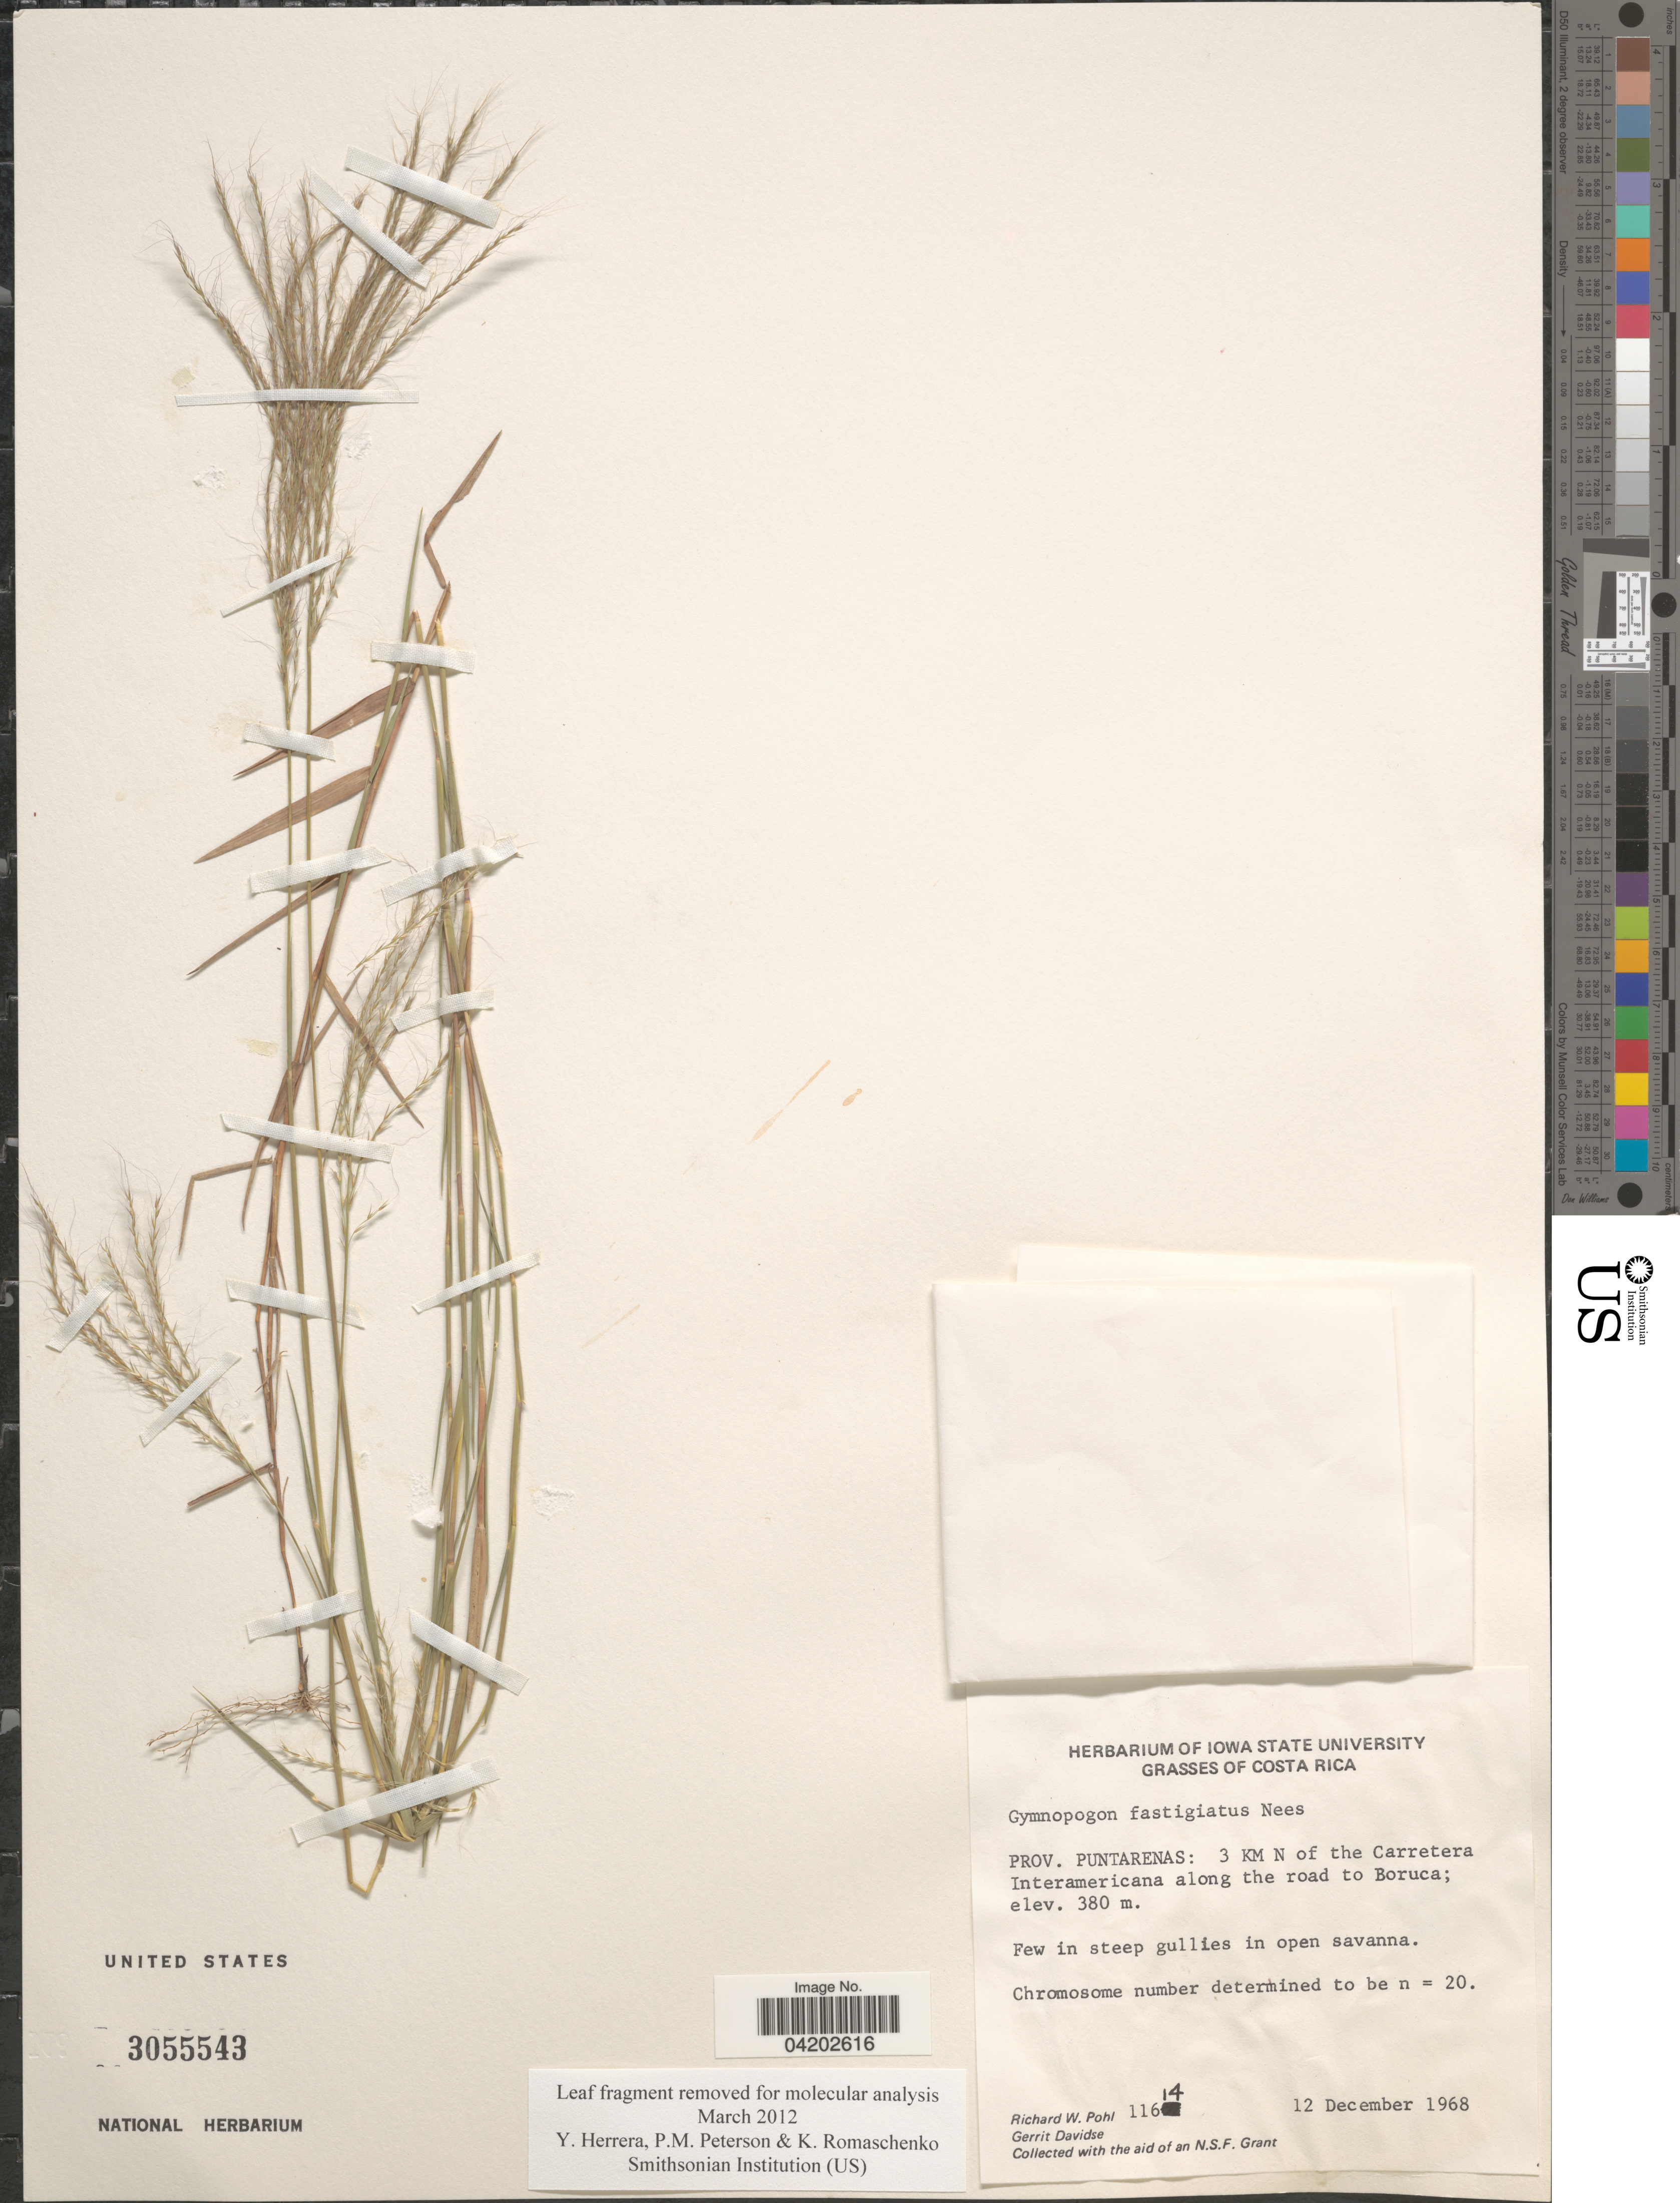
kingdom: Plantae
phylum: Tracheophyta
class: Liliopsida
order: Poales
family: Poaceae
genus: Gymnopogon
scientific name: Gymnopogon fastigiatus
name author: Nees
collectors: R. W. Pohl & G. Davidse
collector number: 11614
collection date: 1968-12-12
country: Costa Rica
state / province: Puntarenas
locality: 3 km N of the Carretera Interamericana along the road to Boruca.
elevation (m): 380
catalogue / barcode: US 3055543